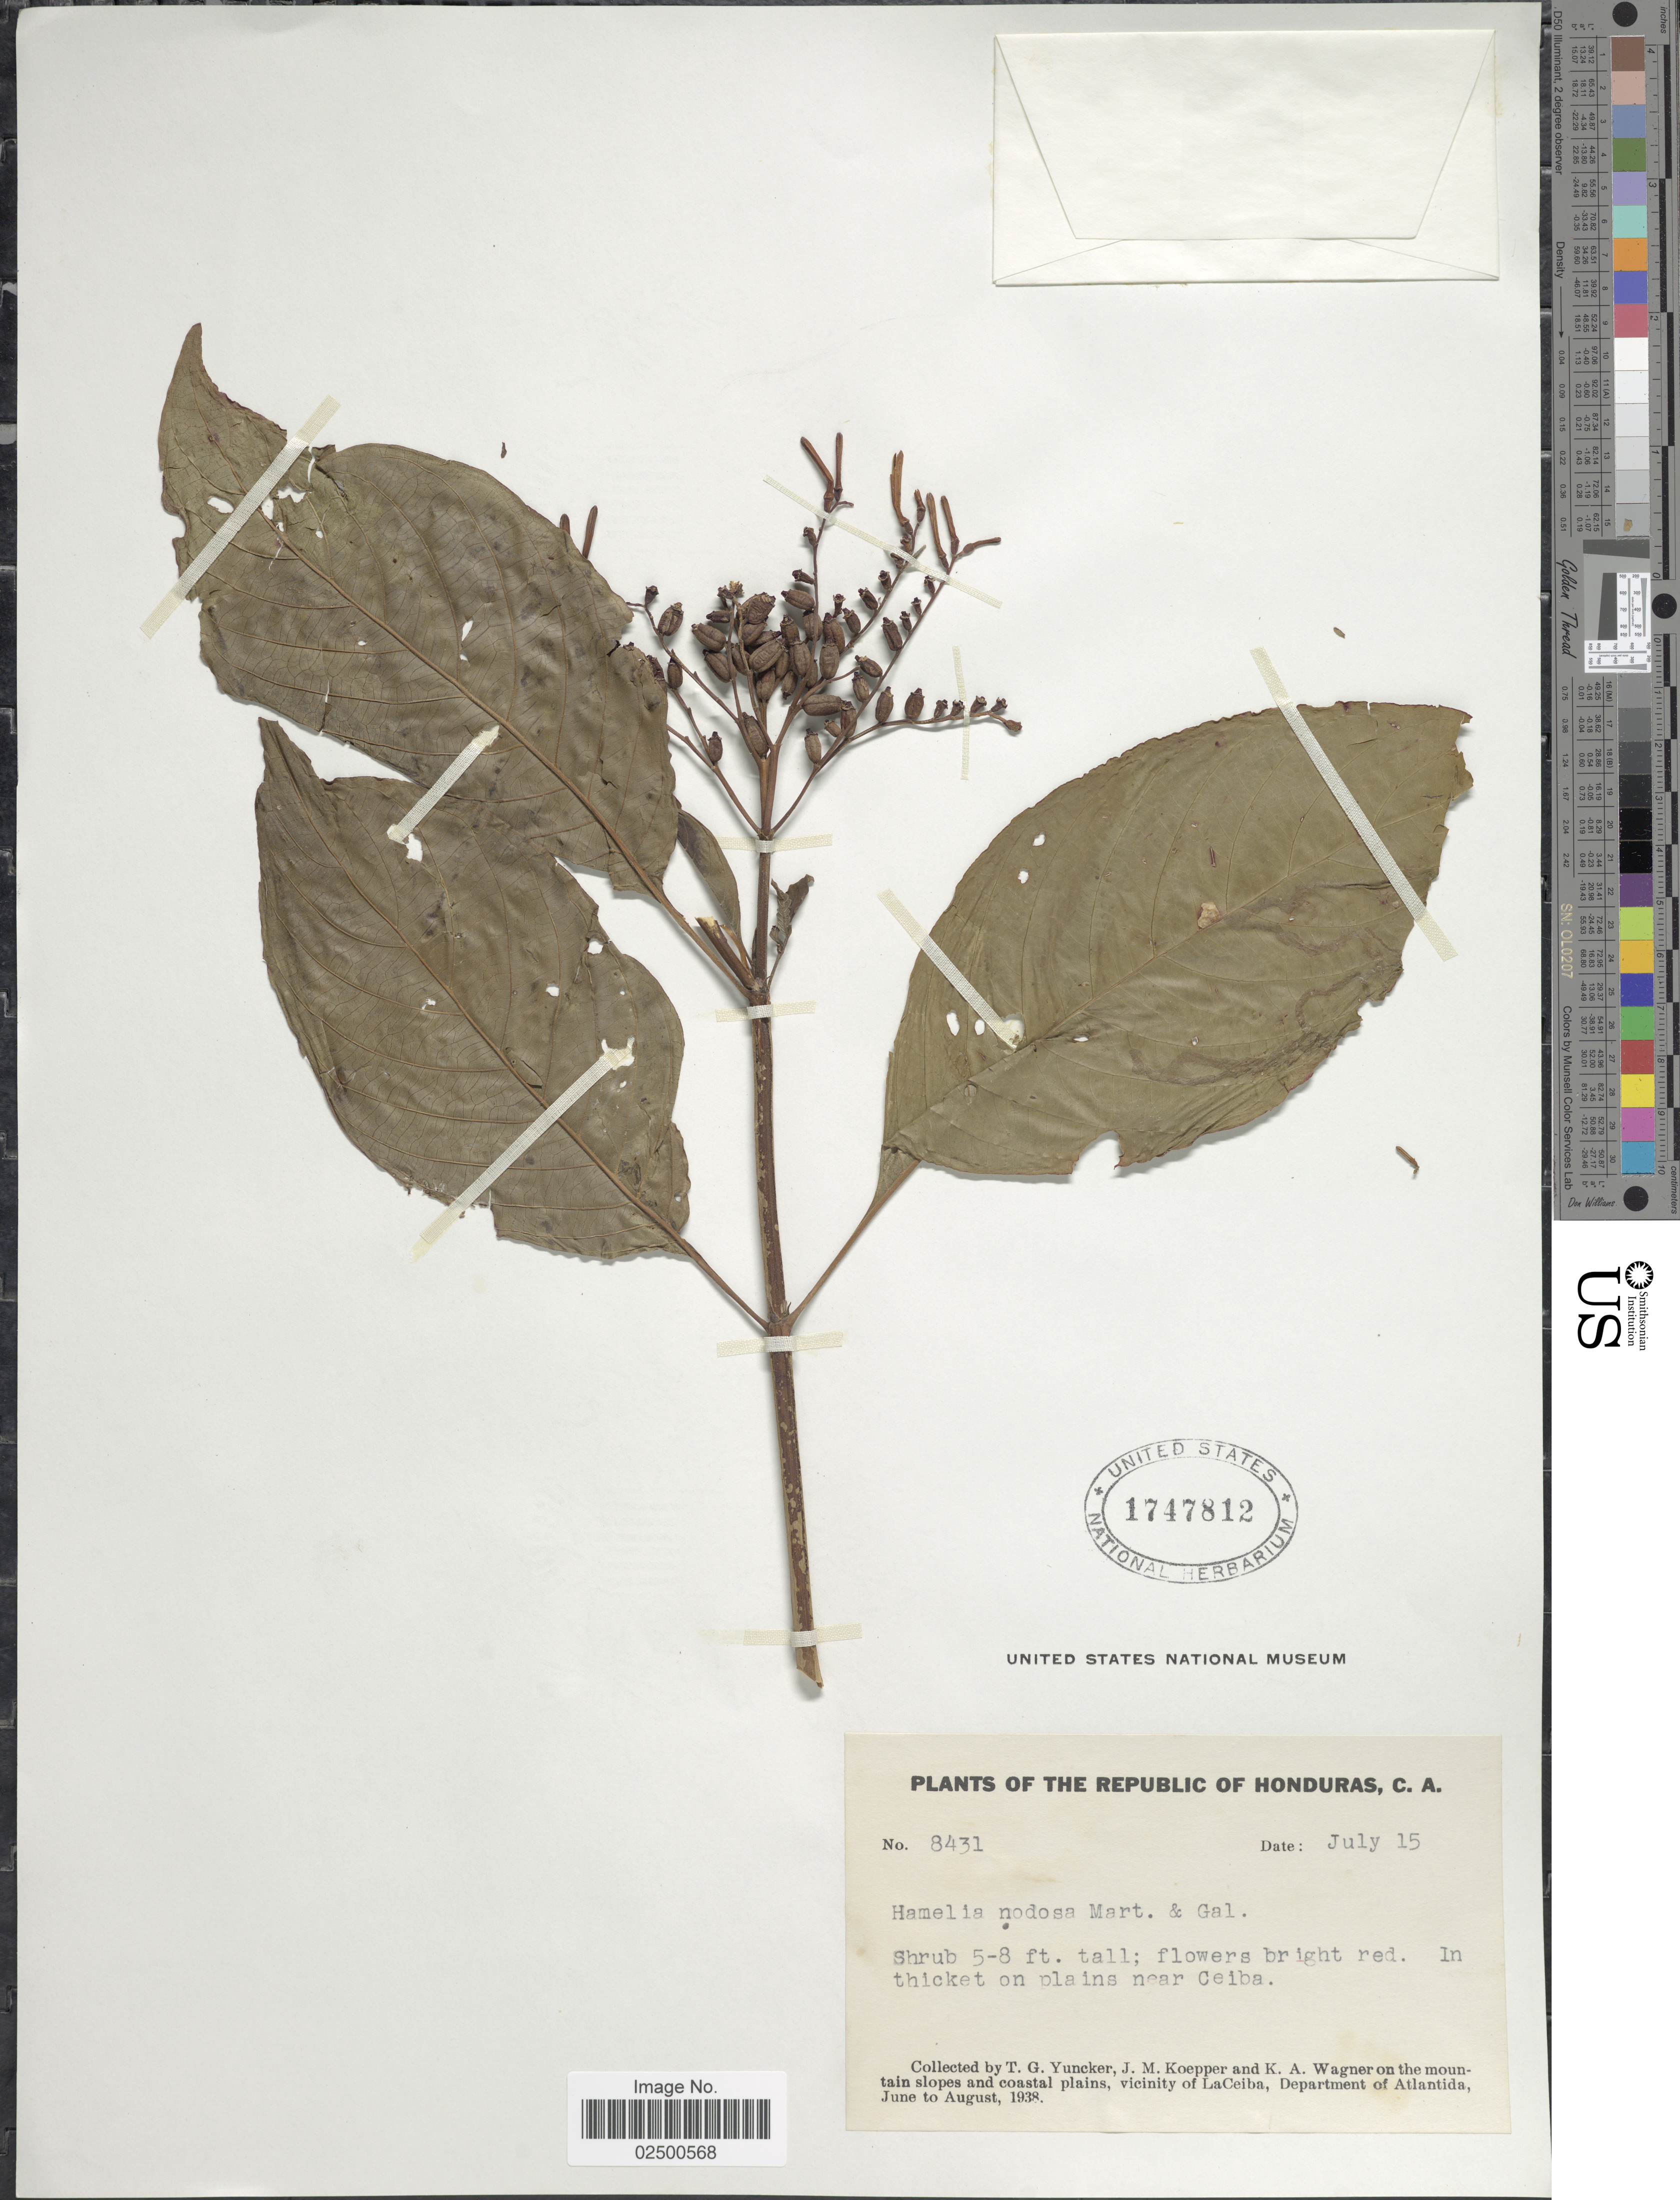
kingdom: Plantae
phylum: Tracheophyta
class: Magnoliopsida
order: Gentianales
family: Rubiaceae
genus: Hamelia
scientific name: Hamelia nodosa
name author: M. Martens & Galeotti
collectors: T. G. Yuncker, J. M. Koepper & K. A. Wagner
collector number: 8431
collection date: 1938-07-15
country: Honduras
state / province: Atlántida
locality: In thicket on plains near Ceiba. On the mountain slopes and coastal plains, vicinity of LaCeiba.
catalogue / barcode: US 1747812